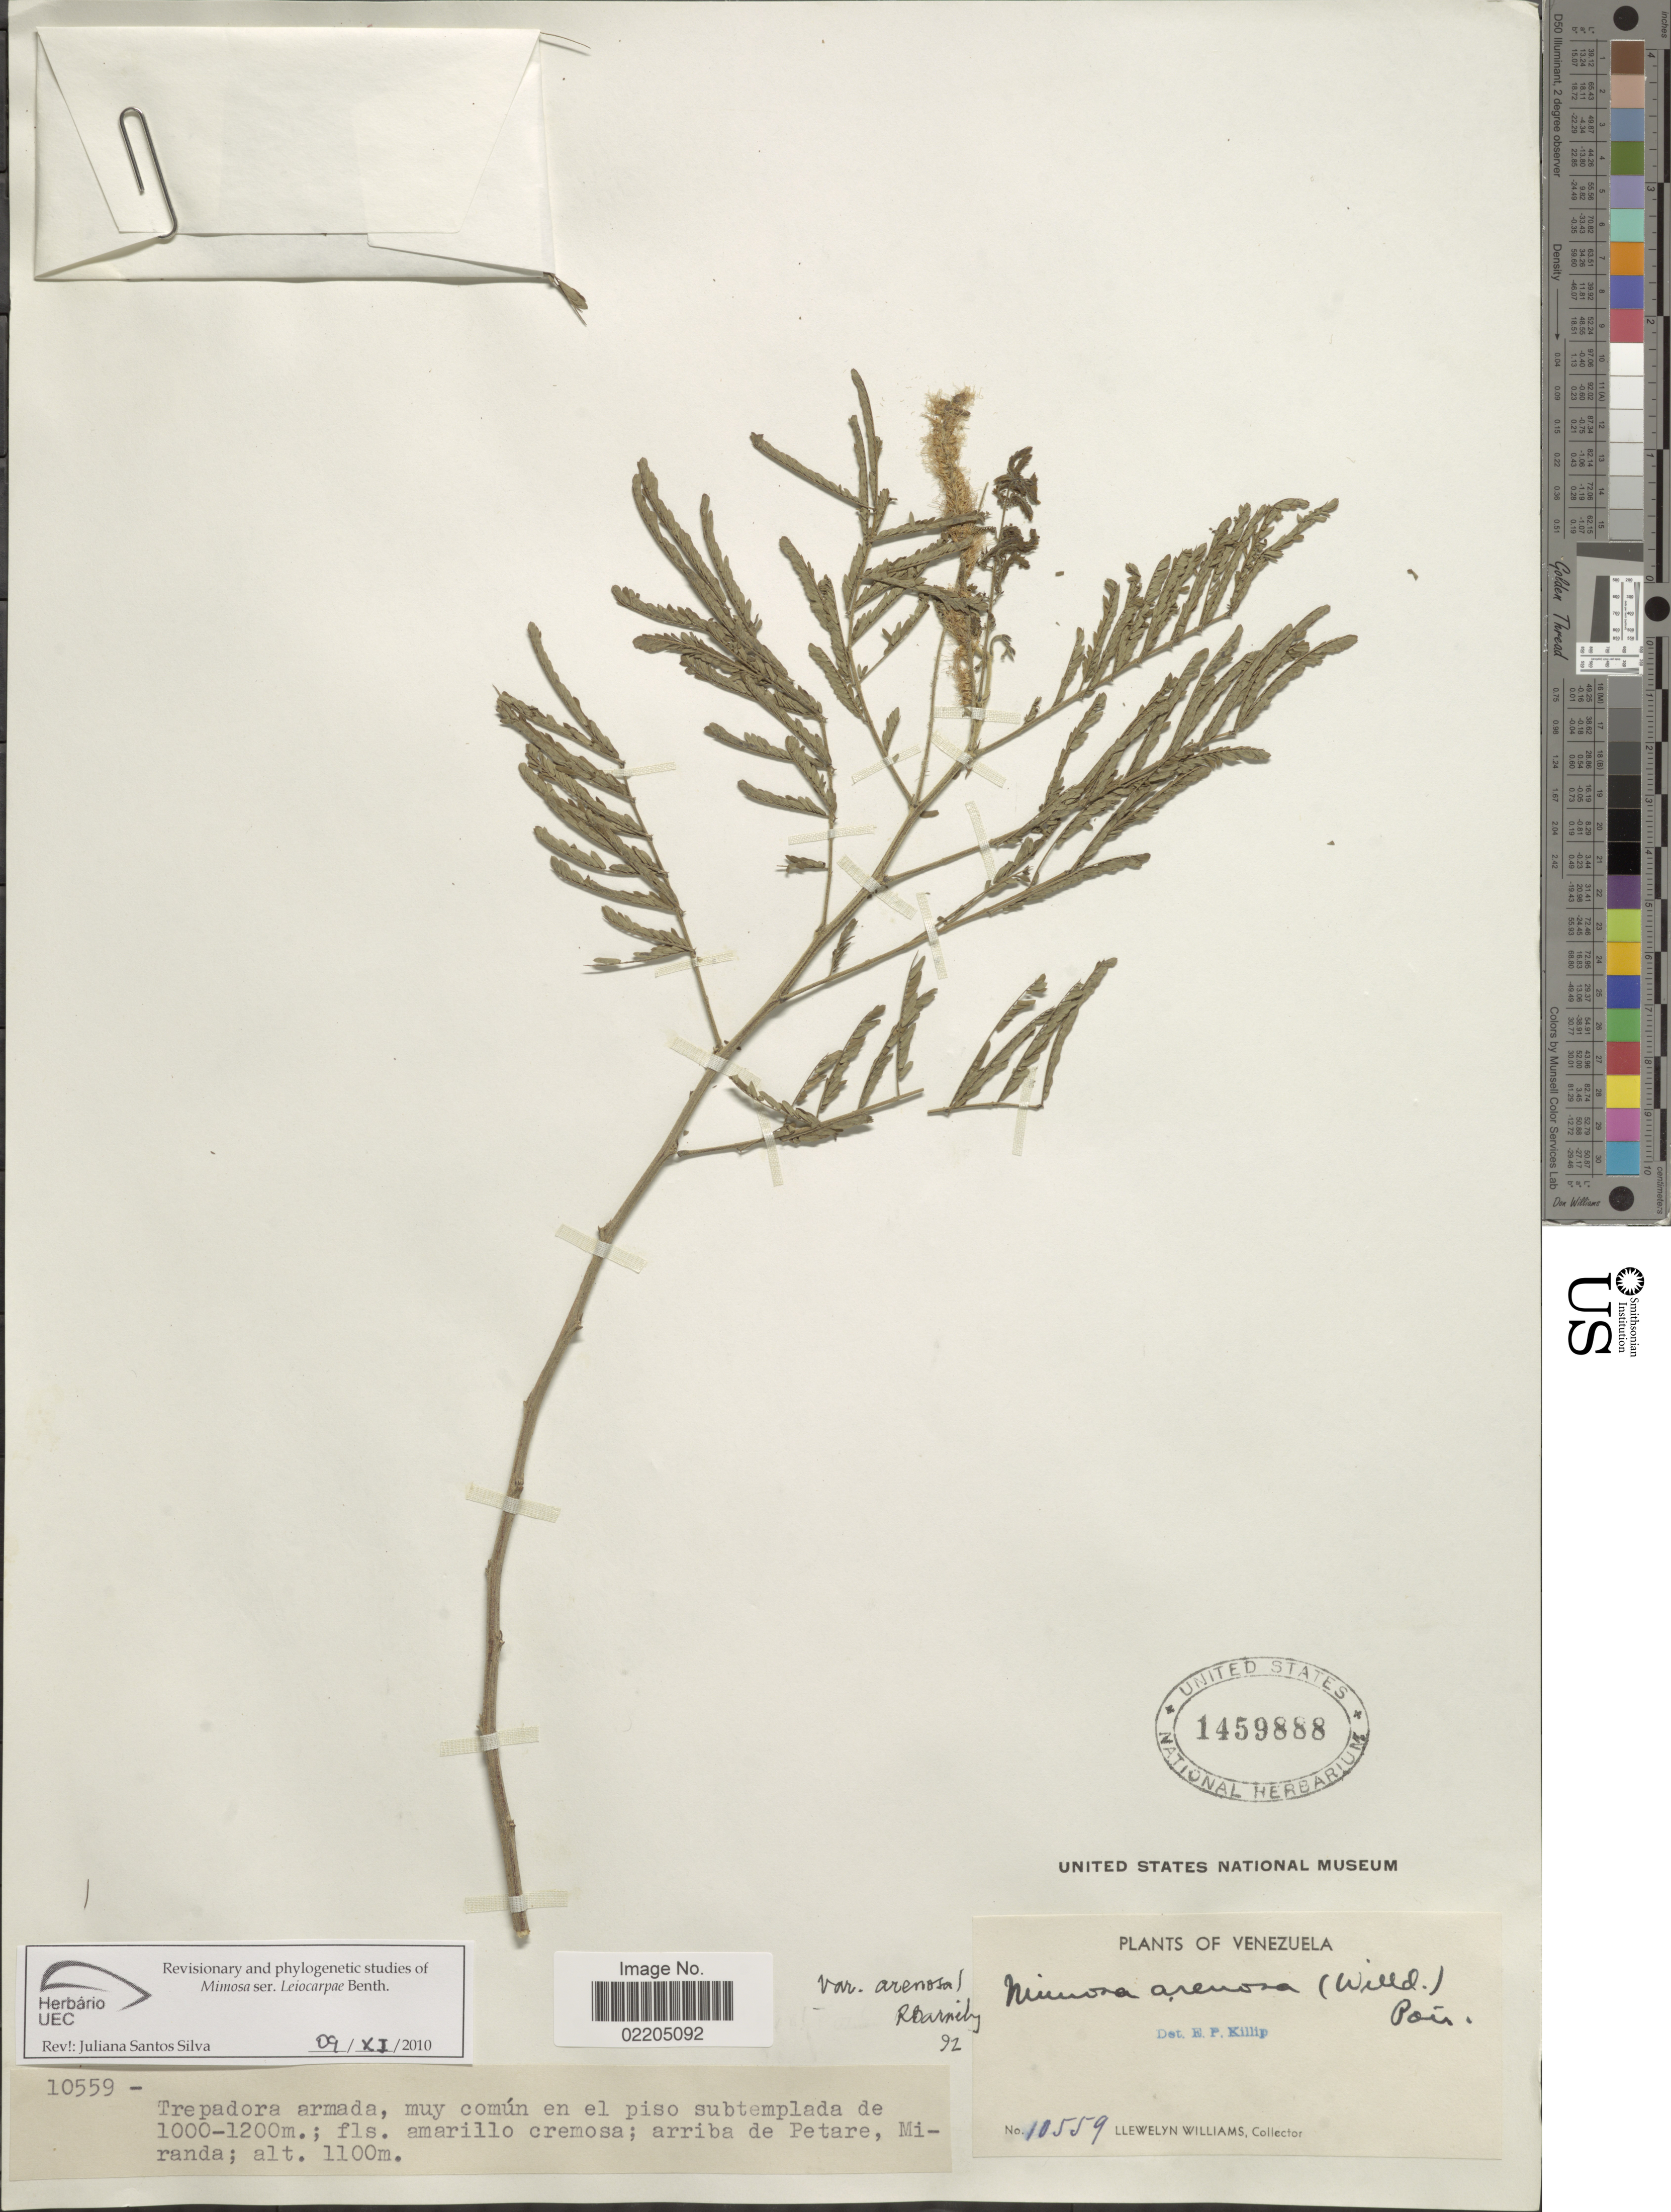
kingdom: Plantae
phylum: Tracheophyta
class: Magnoliopsida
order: Fabales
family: Fabaceae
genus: Mimosa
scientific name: Mimosa arenosa var. arenosa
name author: (Willd.) Poir.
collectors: Ll. Williams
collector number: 10559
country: Venezuela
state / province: Miranda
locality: Trepadora armada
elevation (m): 1100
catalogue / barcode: US 1459888